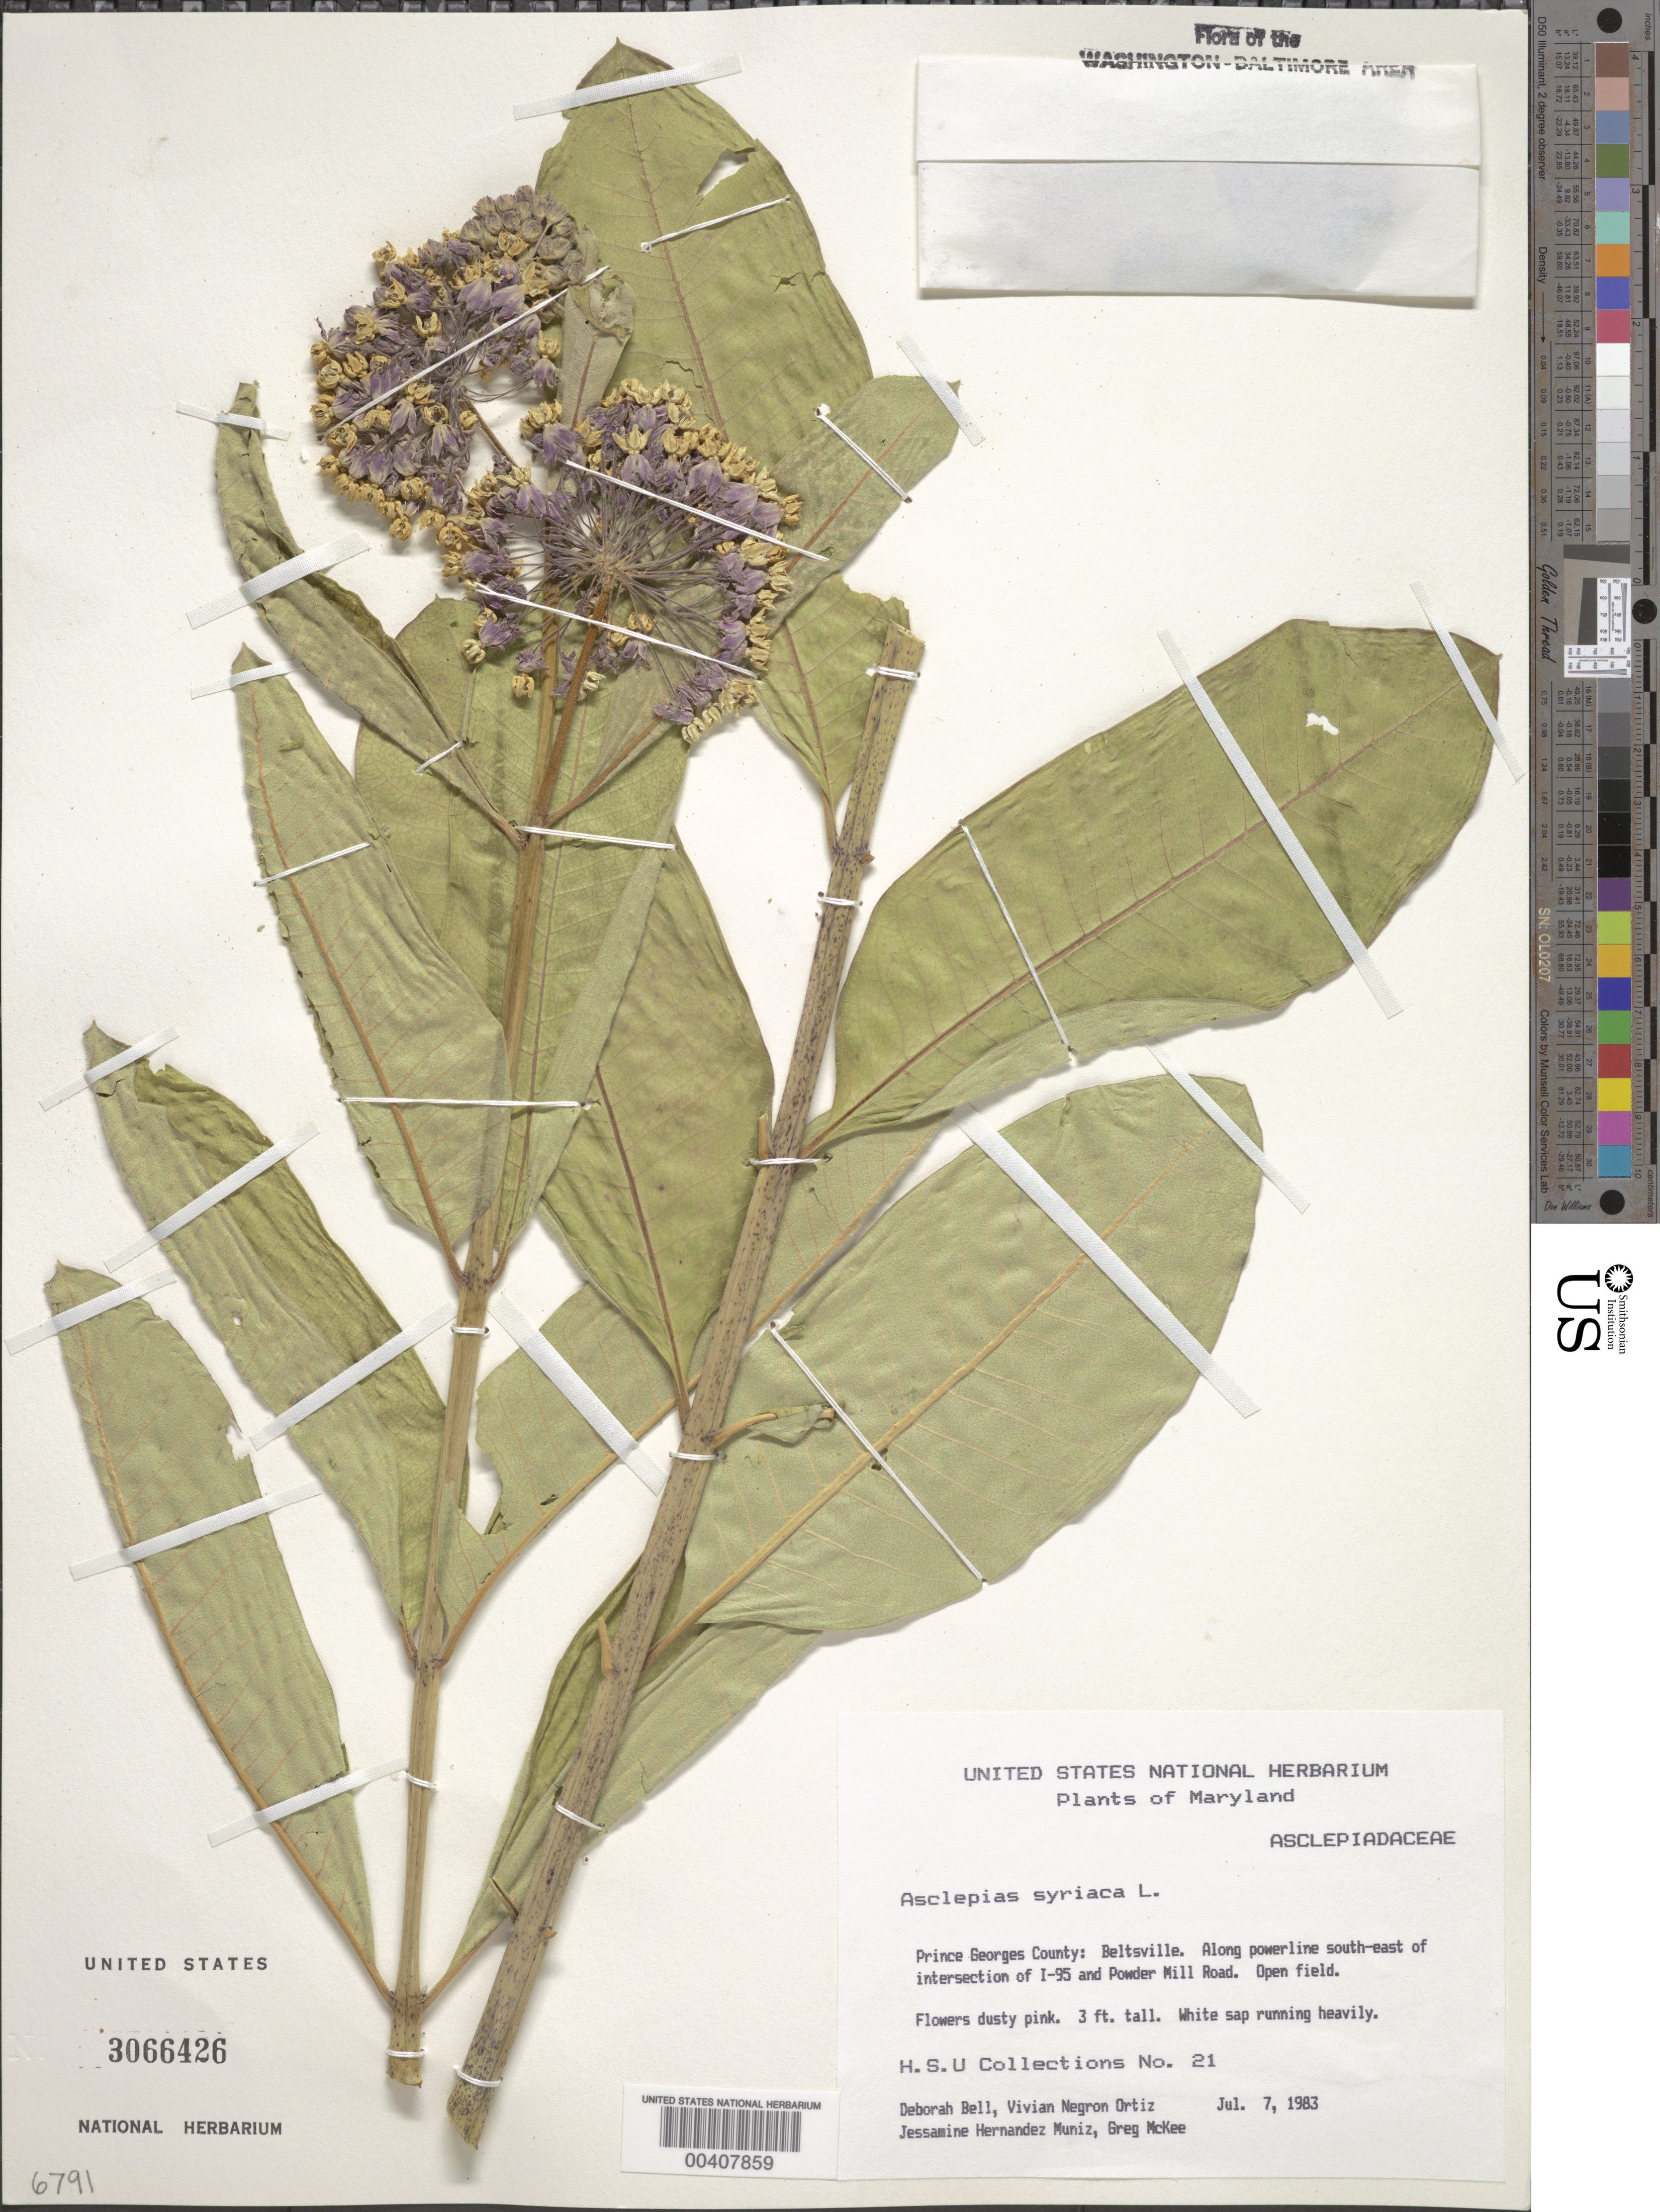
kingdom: Plantae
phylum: Tracheophyta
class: Magnoliopsida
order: Gentianales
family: Apocynaceae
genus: Asclepias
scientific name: Asclepias syriaca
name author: L.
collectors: Herbarium Services Unit Staff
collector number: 21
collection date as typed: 07 Jul 1983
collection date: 1983-07-07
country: United States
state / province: Maryland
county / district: Prince George's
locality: And Powder Mill Road.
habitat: Open field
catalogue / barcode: US 3066426